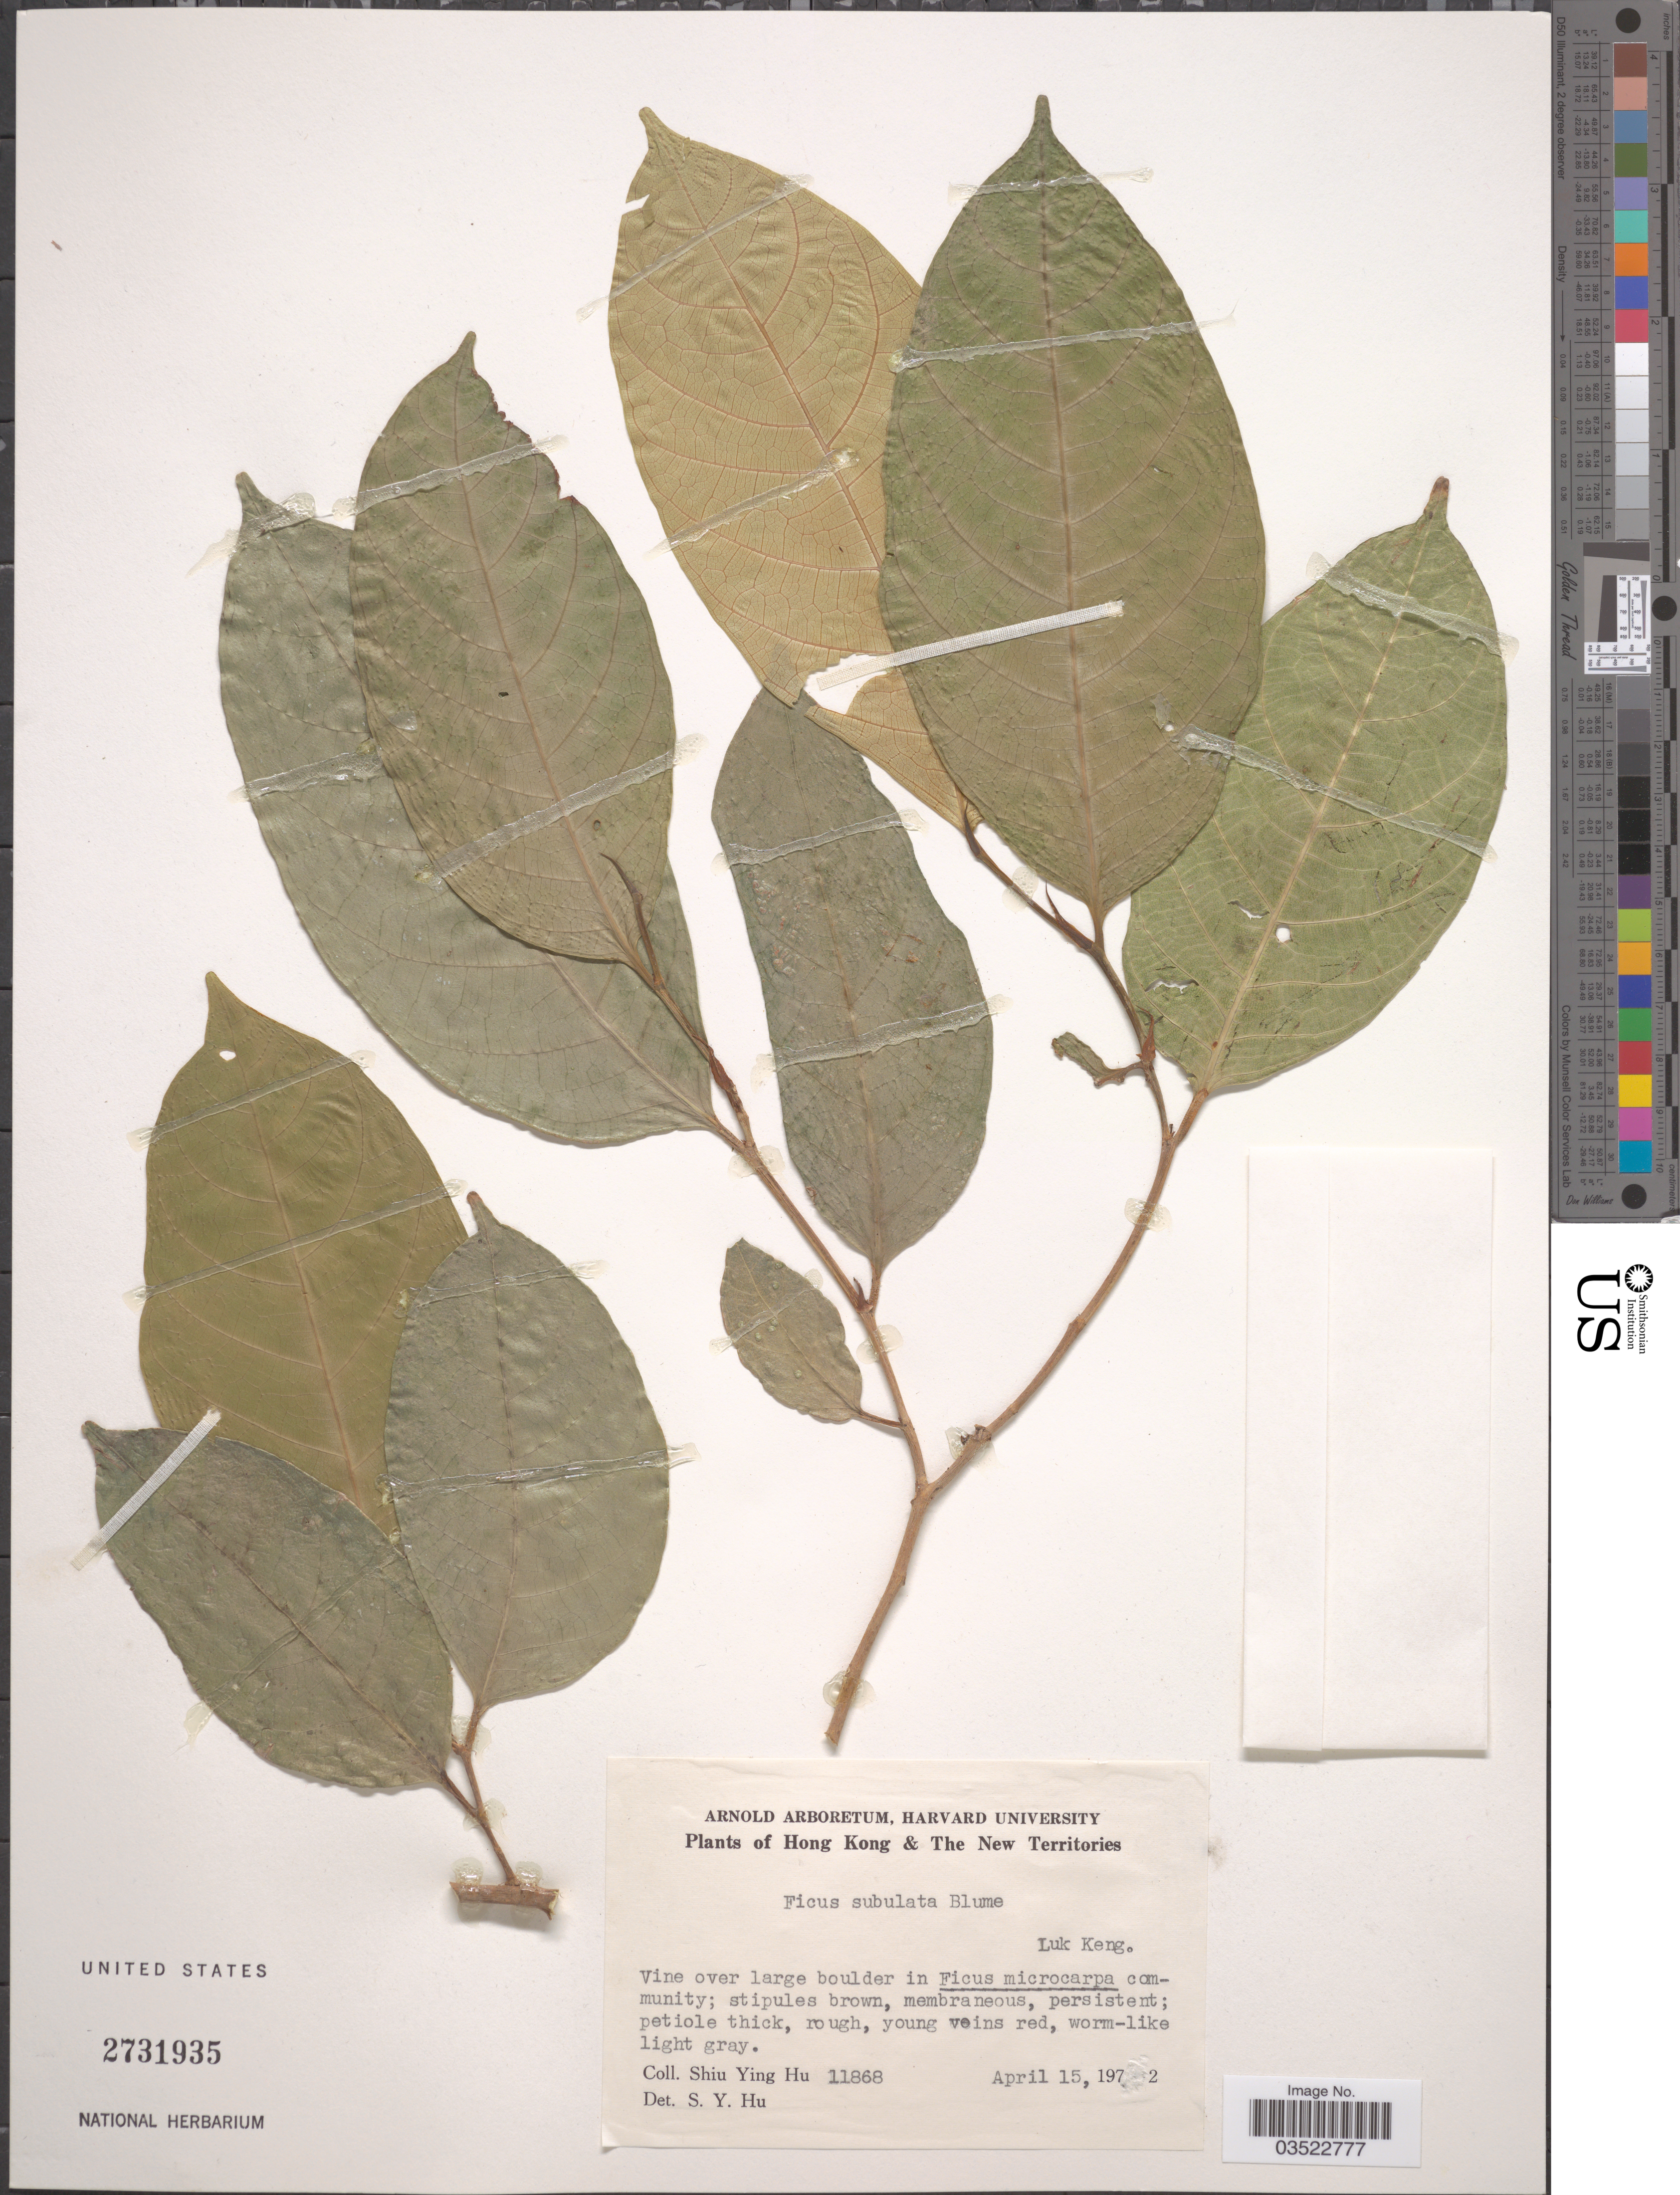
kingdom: Plantae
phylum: Tracheophyta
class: Magnoliopsida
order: Rosales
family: Moraceae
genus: Ficus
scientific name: Ficus subulata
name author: Blume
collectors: S. Y. Hu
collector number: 11868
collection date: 1972-04-15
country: China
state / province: Hong Kong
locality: Hong Kong & The New Territories. Luk Keng.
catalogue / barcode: US 2731935